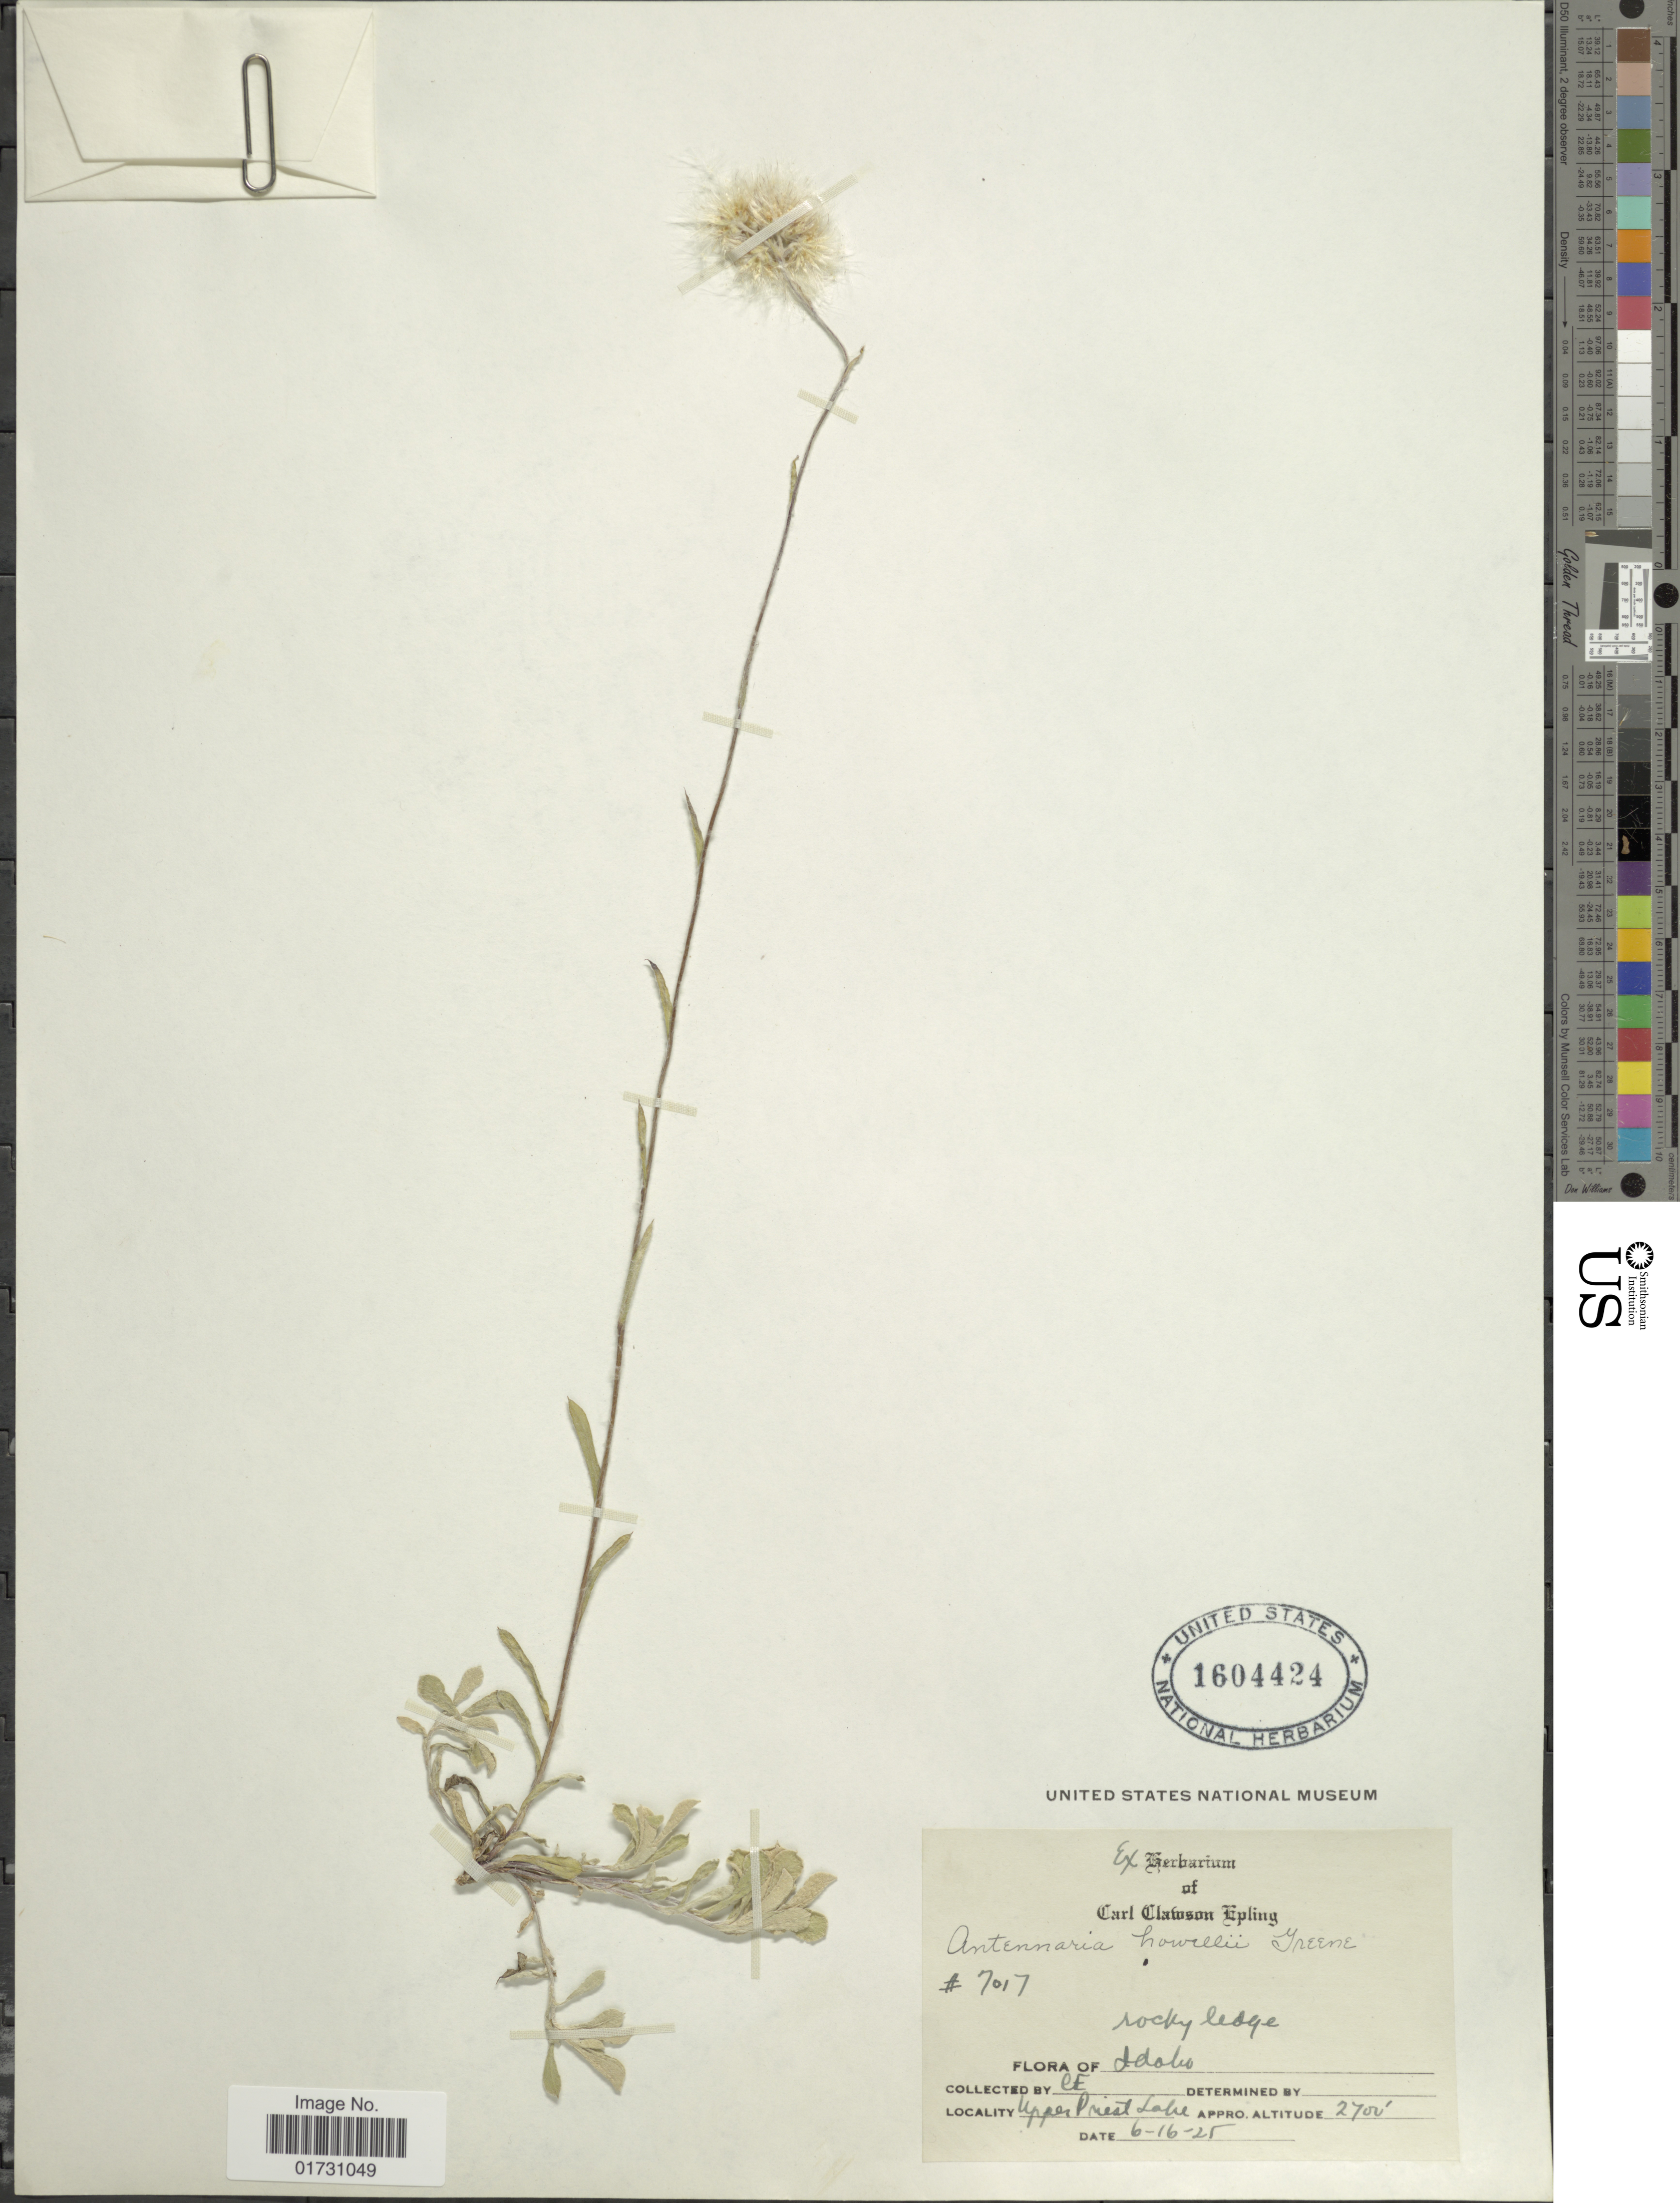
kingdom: Plantae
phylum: Tracheophyta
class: Magnoliopsida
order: Asterales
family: Asteraceae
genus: Antennaria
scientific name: Antennaria howellii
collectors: C. C. Epling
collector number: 7017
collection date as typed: Transcribed d/m/y: 16/6/25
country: United States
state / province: Idaho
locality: Upper Prest Lake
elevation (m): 823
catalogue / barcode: US 1604424